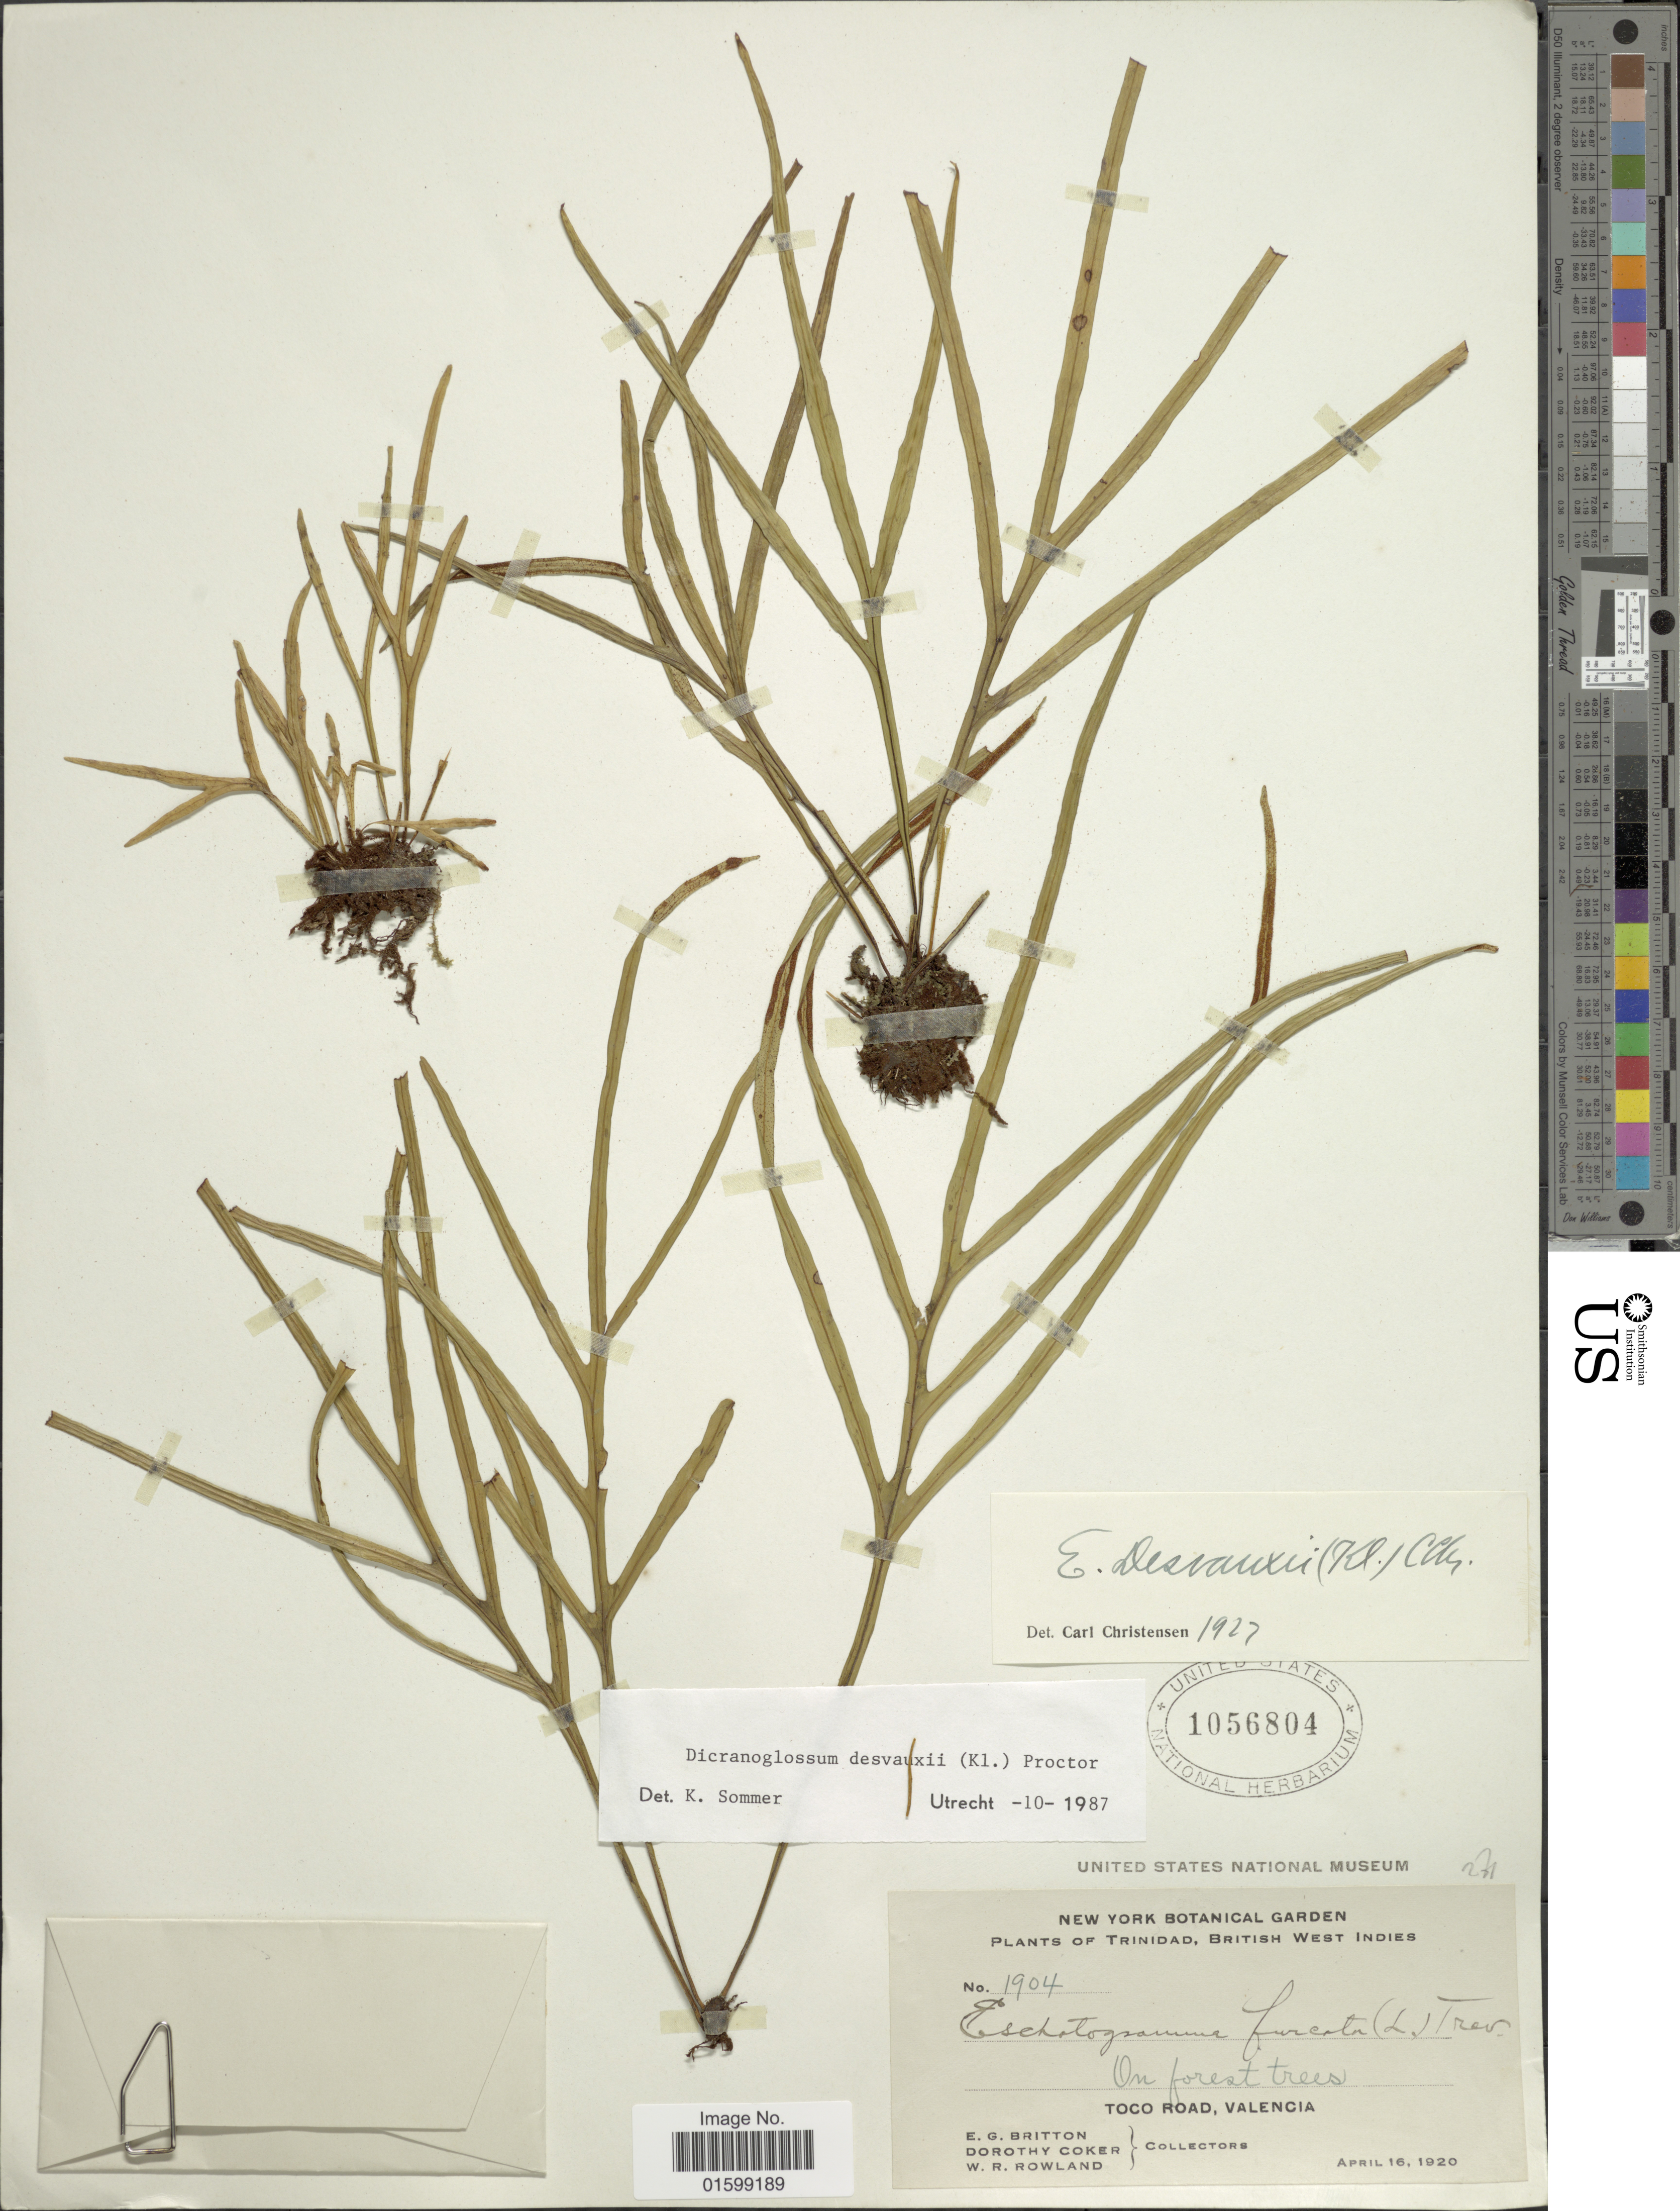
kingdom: Plantae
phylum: Tracheophyta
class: Polypodiopsida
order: Polypodiales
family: Polypodiaceae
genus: Pleopeltis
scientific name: Pleopeltis desvauxii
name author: (Klotzsch) Salino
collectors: E. G. Britton, D. Coker & W. Rowland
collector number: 1904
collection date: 1920-04-16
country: Trinidad and Tobago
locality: Trinidad, British West Indies, on forest trees, Toco Road, Valencia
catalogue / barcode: US 1056804